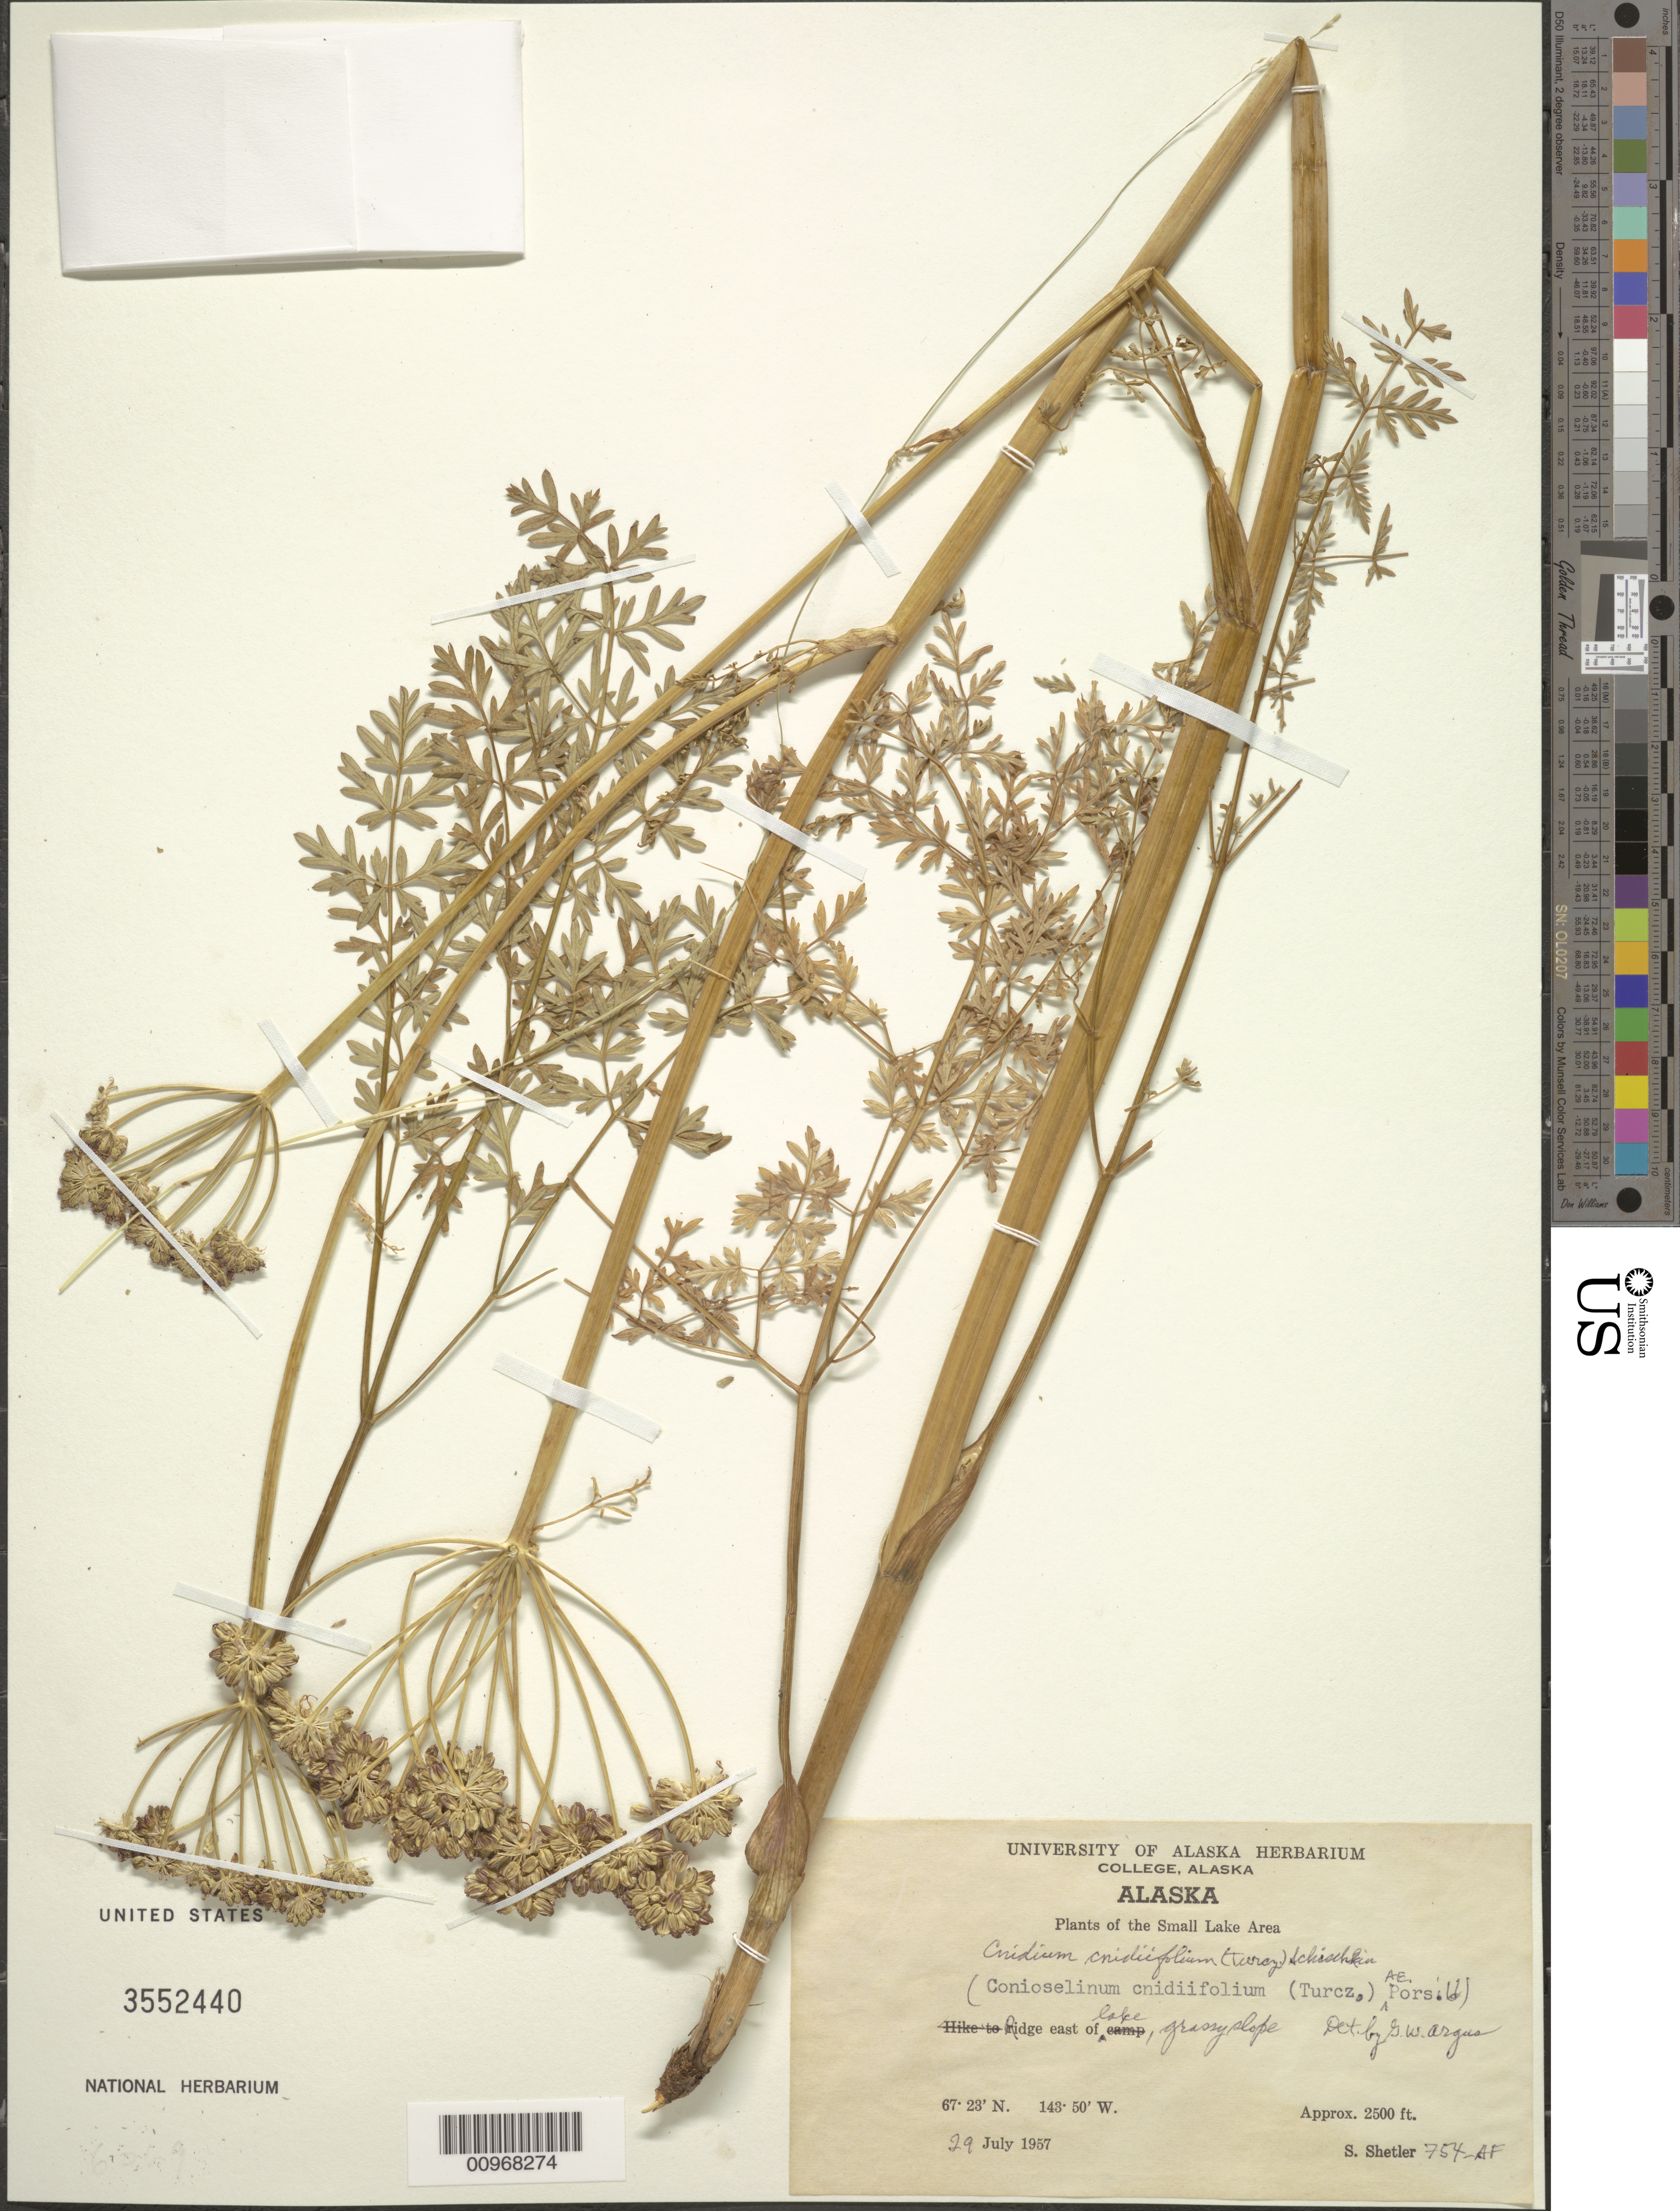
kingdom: Plantae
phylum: Tracheophyta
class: Magnoliopsida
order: Apiales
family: Apiaceae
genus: Cnidium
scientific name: Cnidium cnidiifolium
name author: (Turcz.) Schischk.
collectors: S. Shetler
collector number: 754-AF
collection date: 1957-07-29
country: United States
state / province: Alaska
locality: The Small Lake Area. Ridge east of lake.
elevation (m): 762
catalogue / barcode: US 3552440